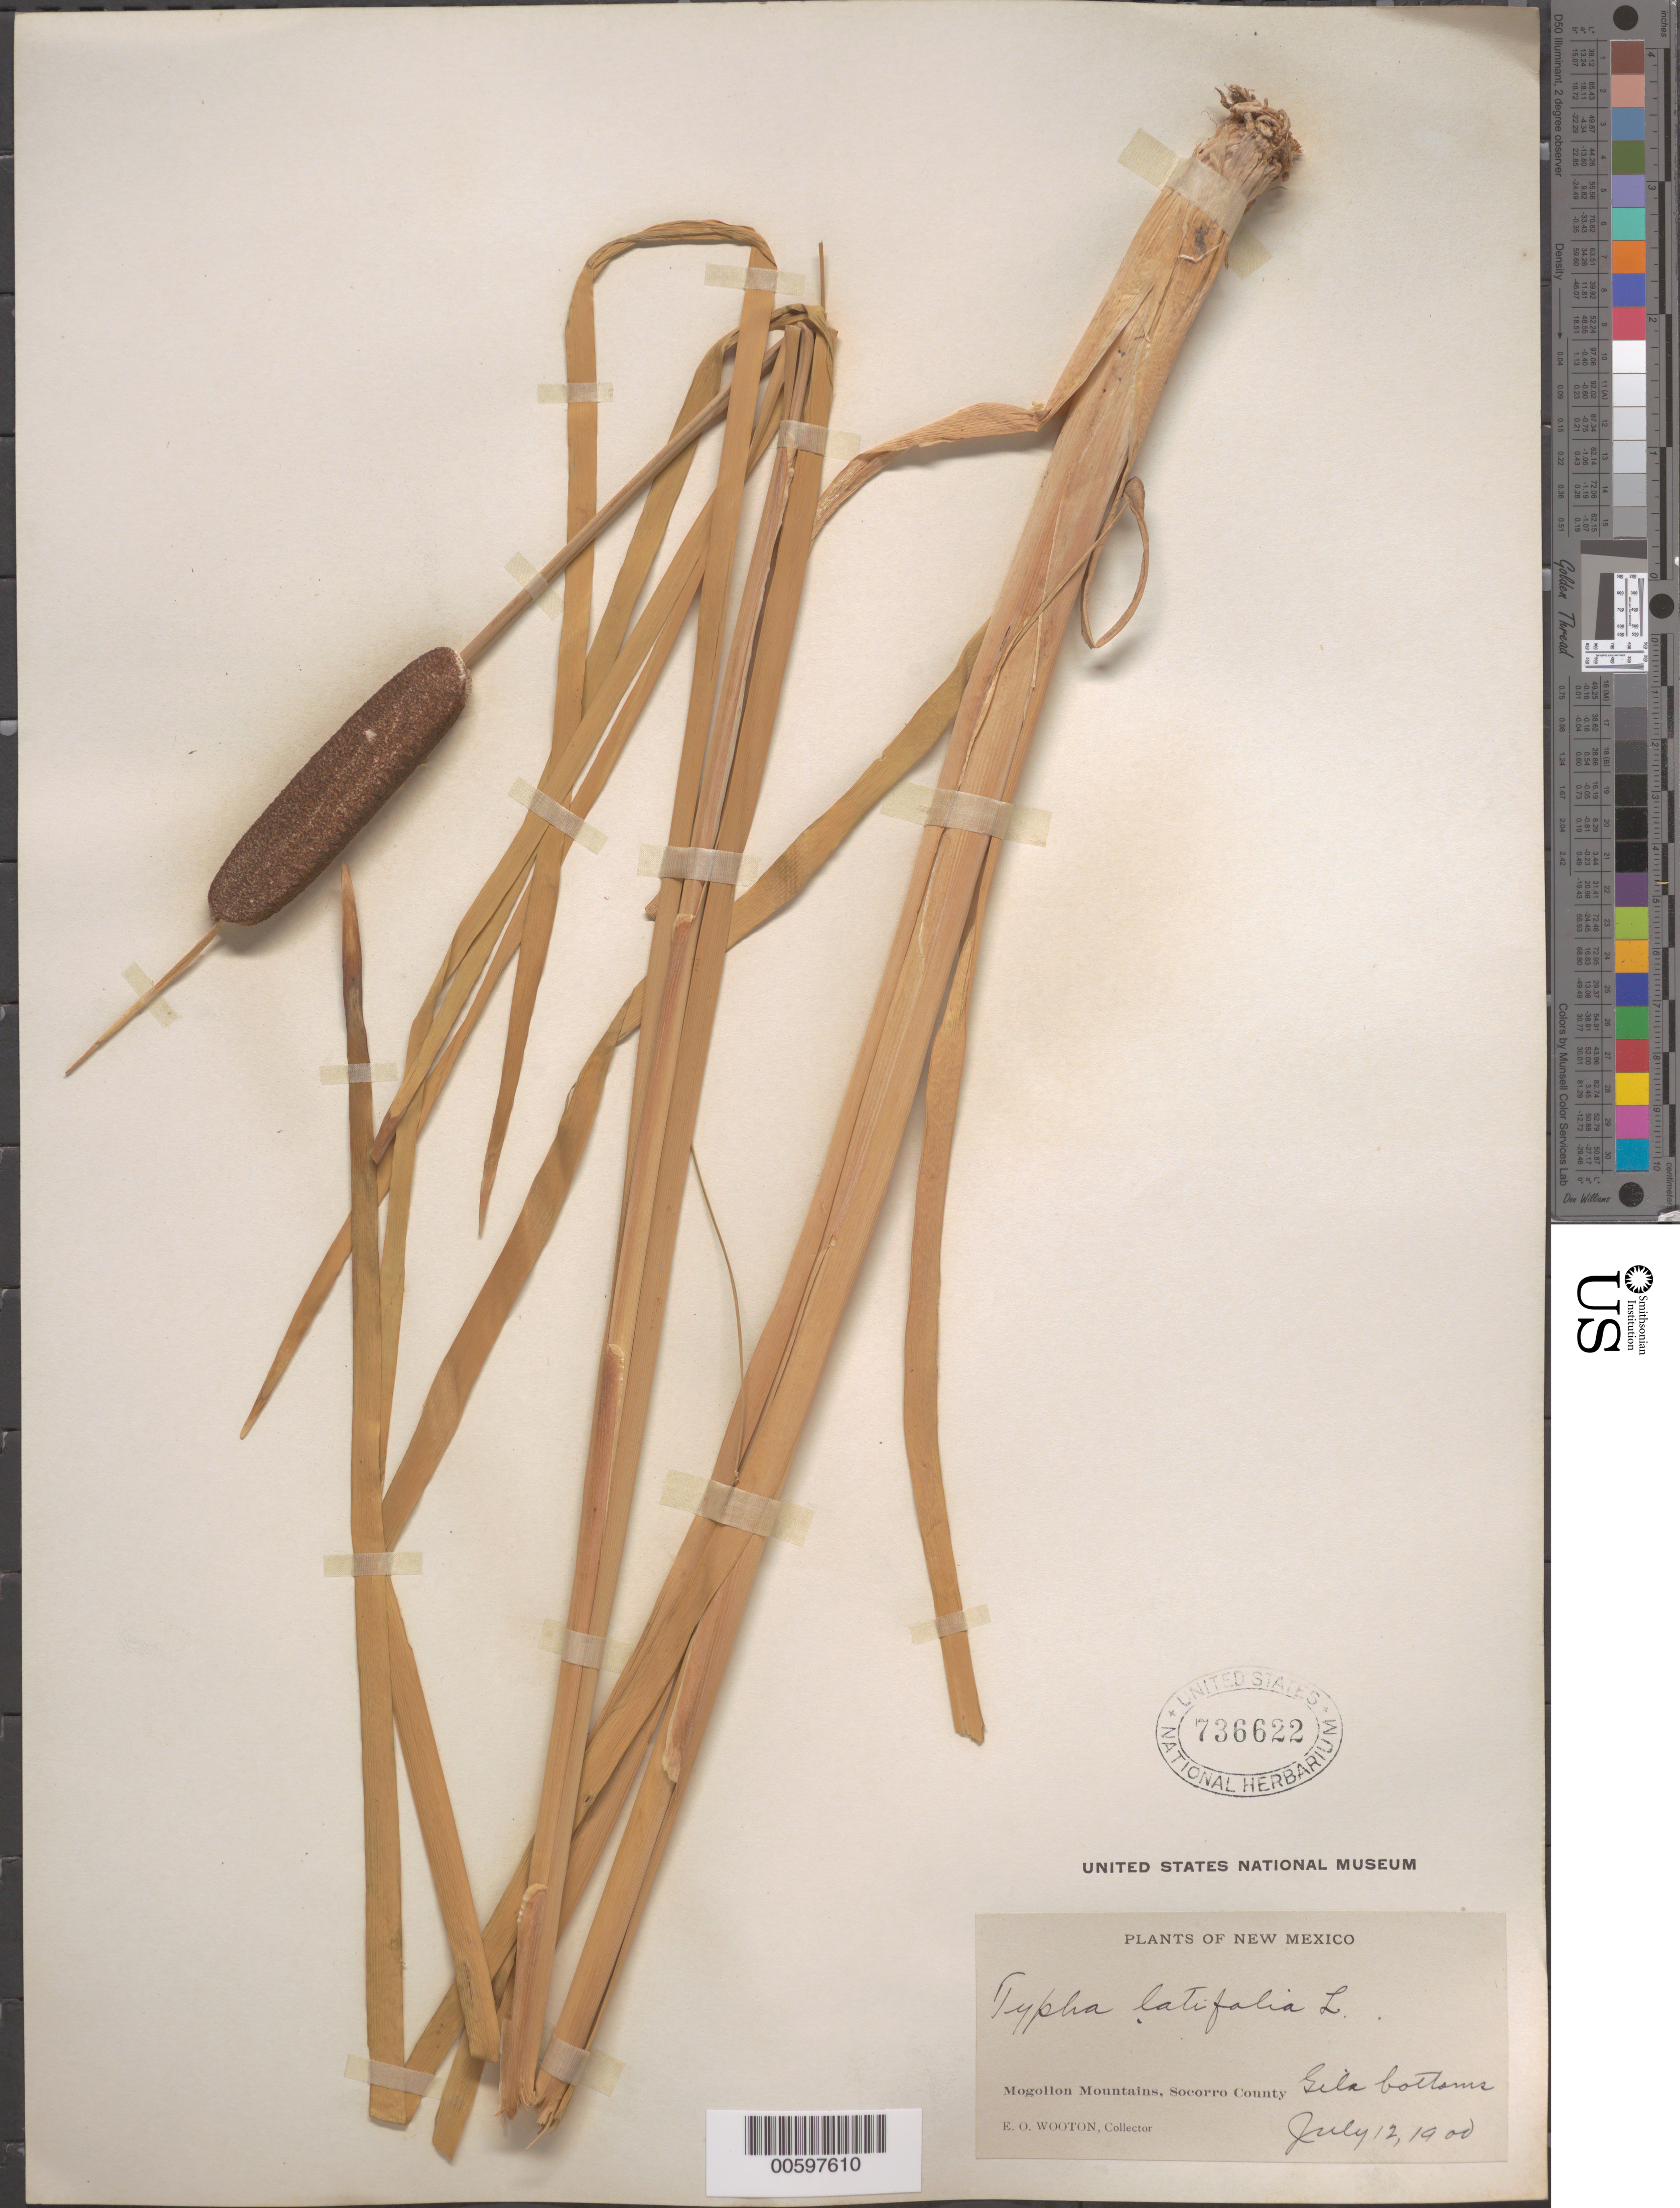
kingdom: Plantae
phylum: Tracheophyta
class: Liliopsida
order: Poales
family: Typhaceae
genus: Typha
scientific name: Typha latifolia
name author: L.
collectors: E. O. Wooton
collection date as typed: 12 Jul 1900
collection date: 1900-07-12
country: United States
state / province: New Mexico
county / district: Socorro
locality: Mogollon Mountains, Gila Bottoms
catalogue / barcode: US 736622